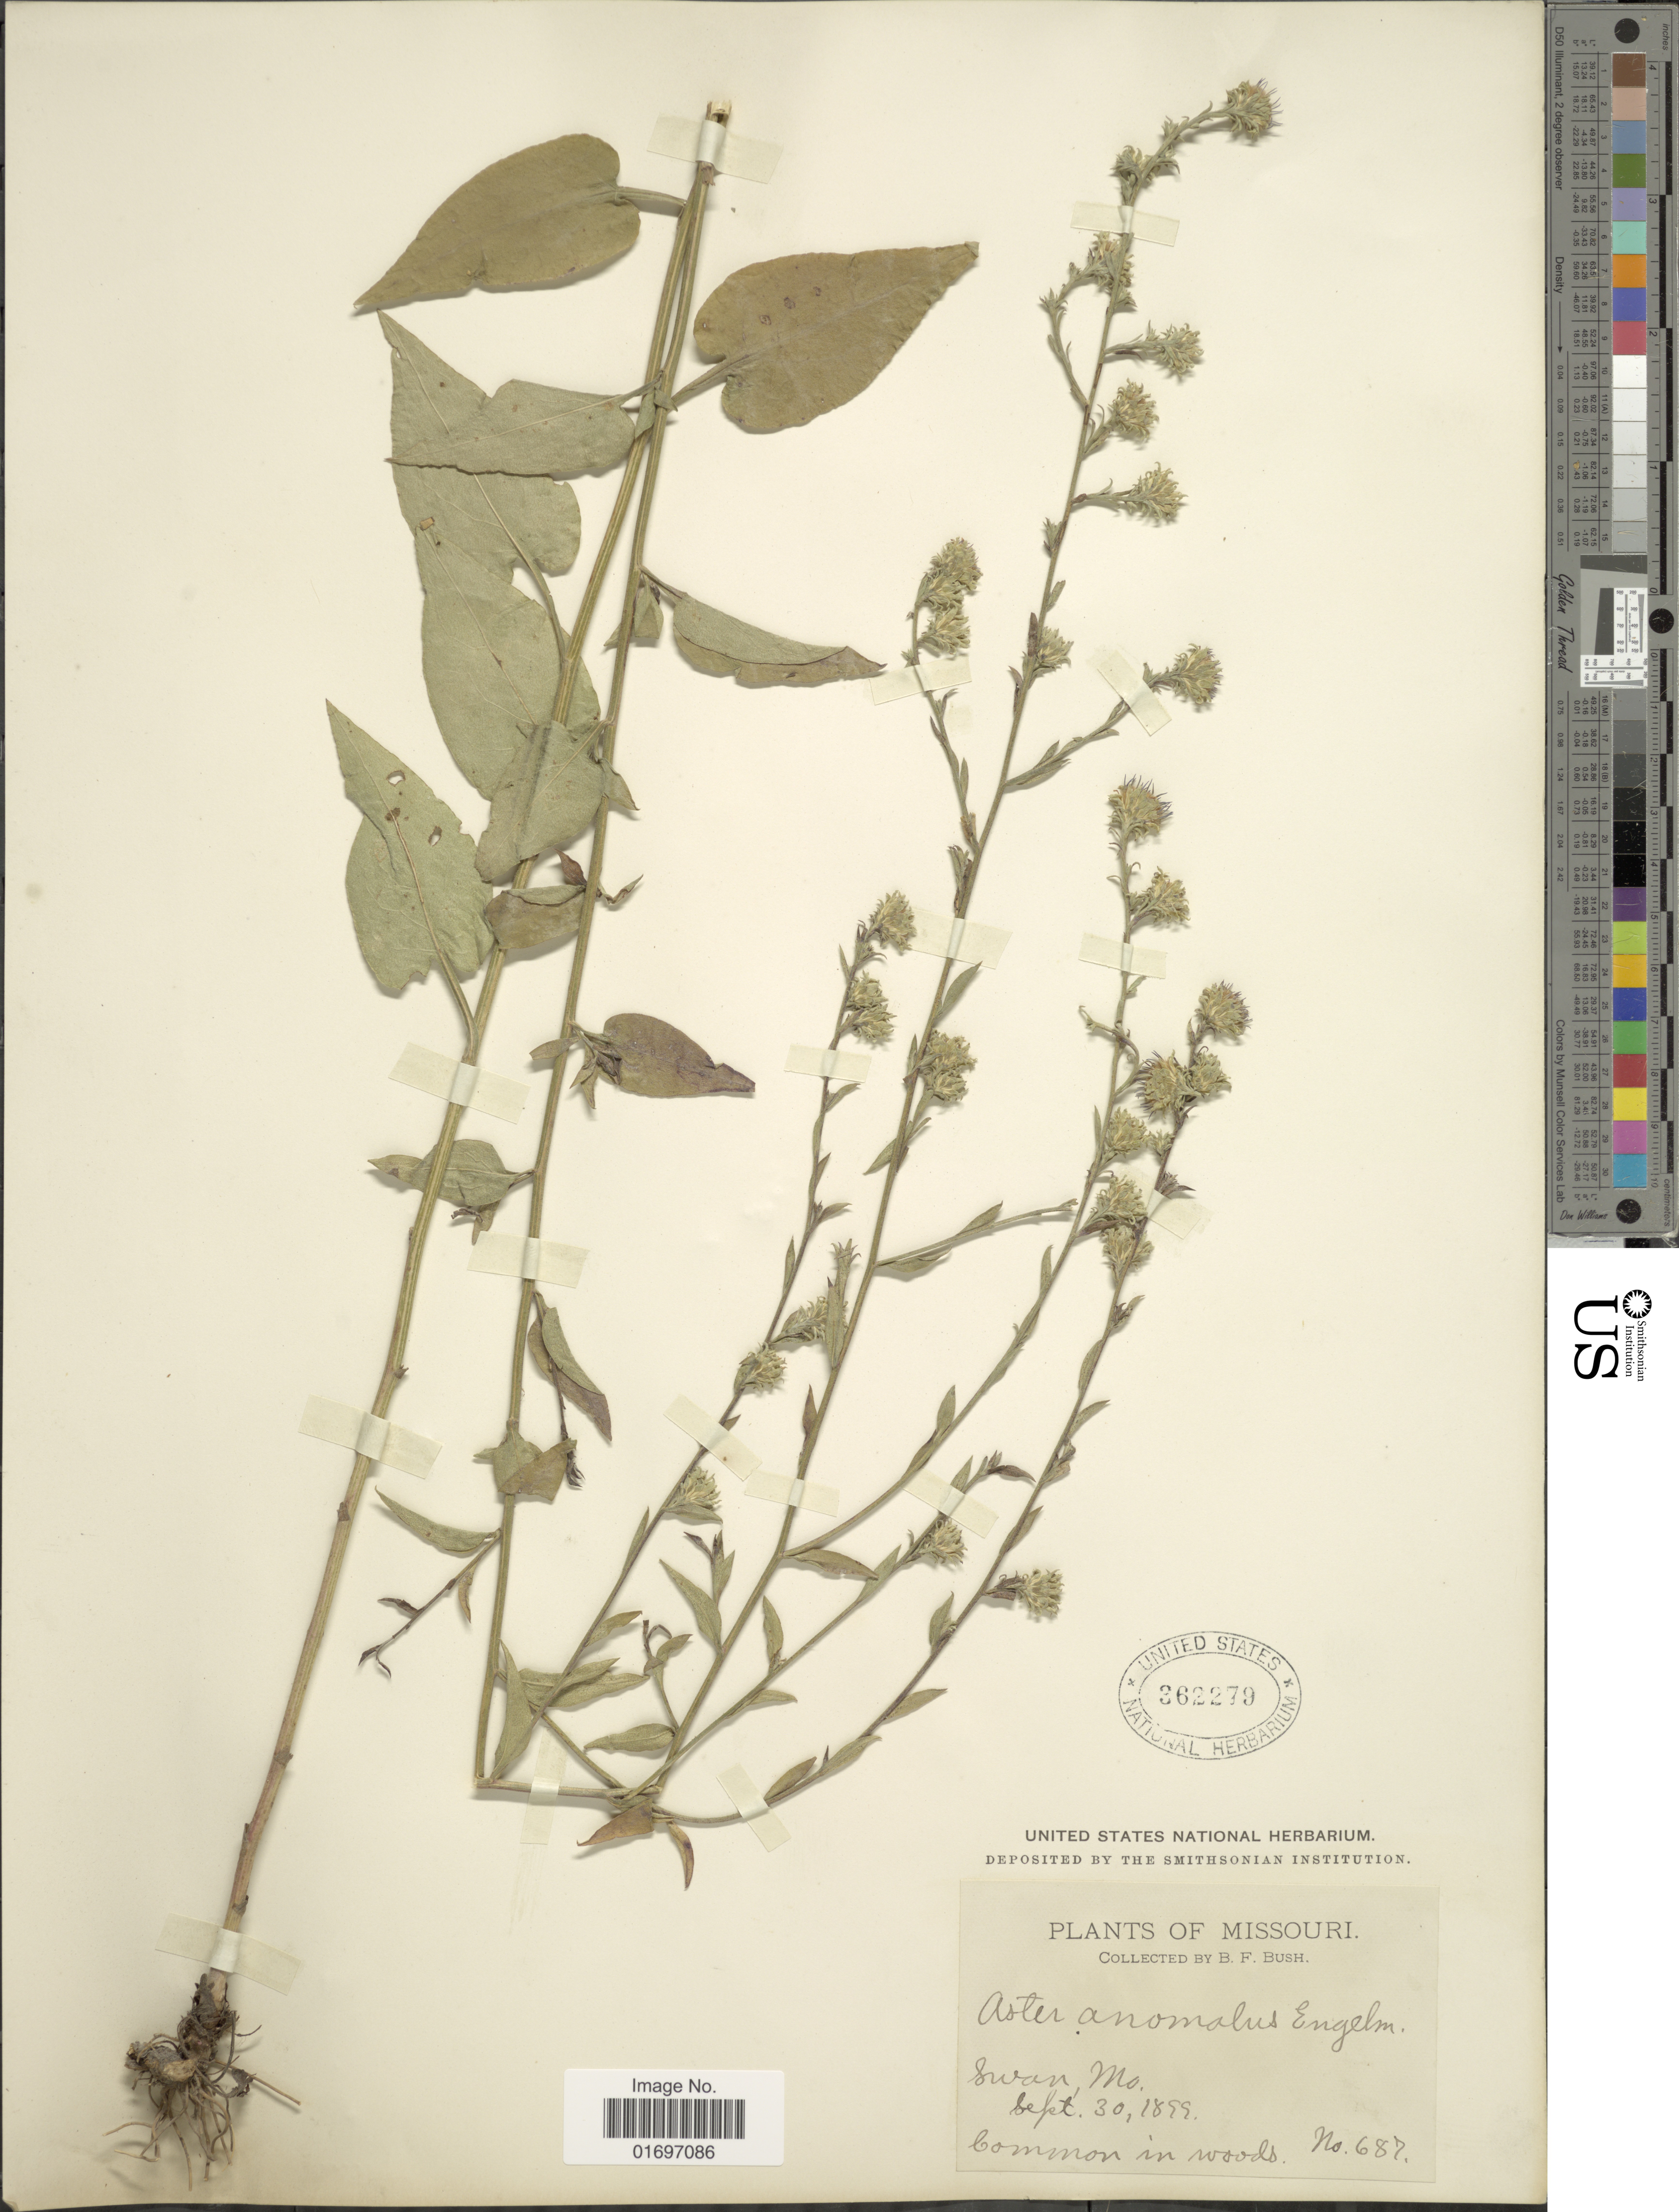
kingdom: Plantae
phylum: Tracheophyta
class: Magnoliopsida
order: Asterales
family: Asteraceae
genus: Symphyotrichum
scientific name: Symphyotrichum anomalum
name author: (Engelm.) G.L. Nesom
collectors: B. F. Bush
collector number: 687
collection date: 1899-09-30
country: United States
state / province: Missouri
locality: Missouri. Swan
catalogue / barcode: US 362279